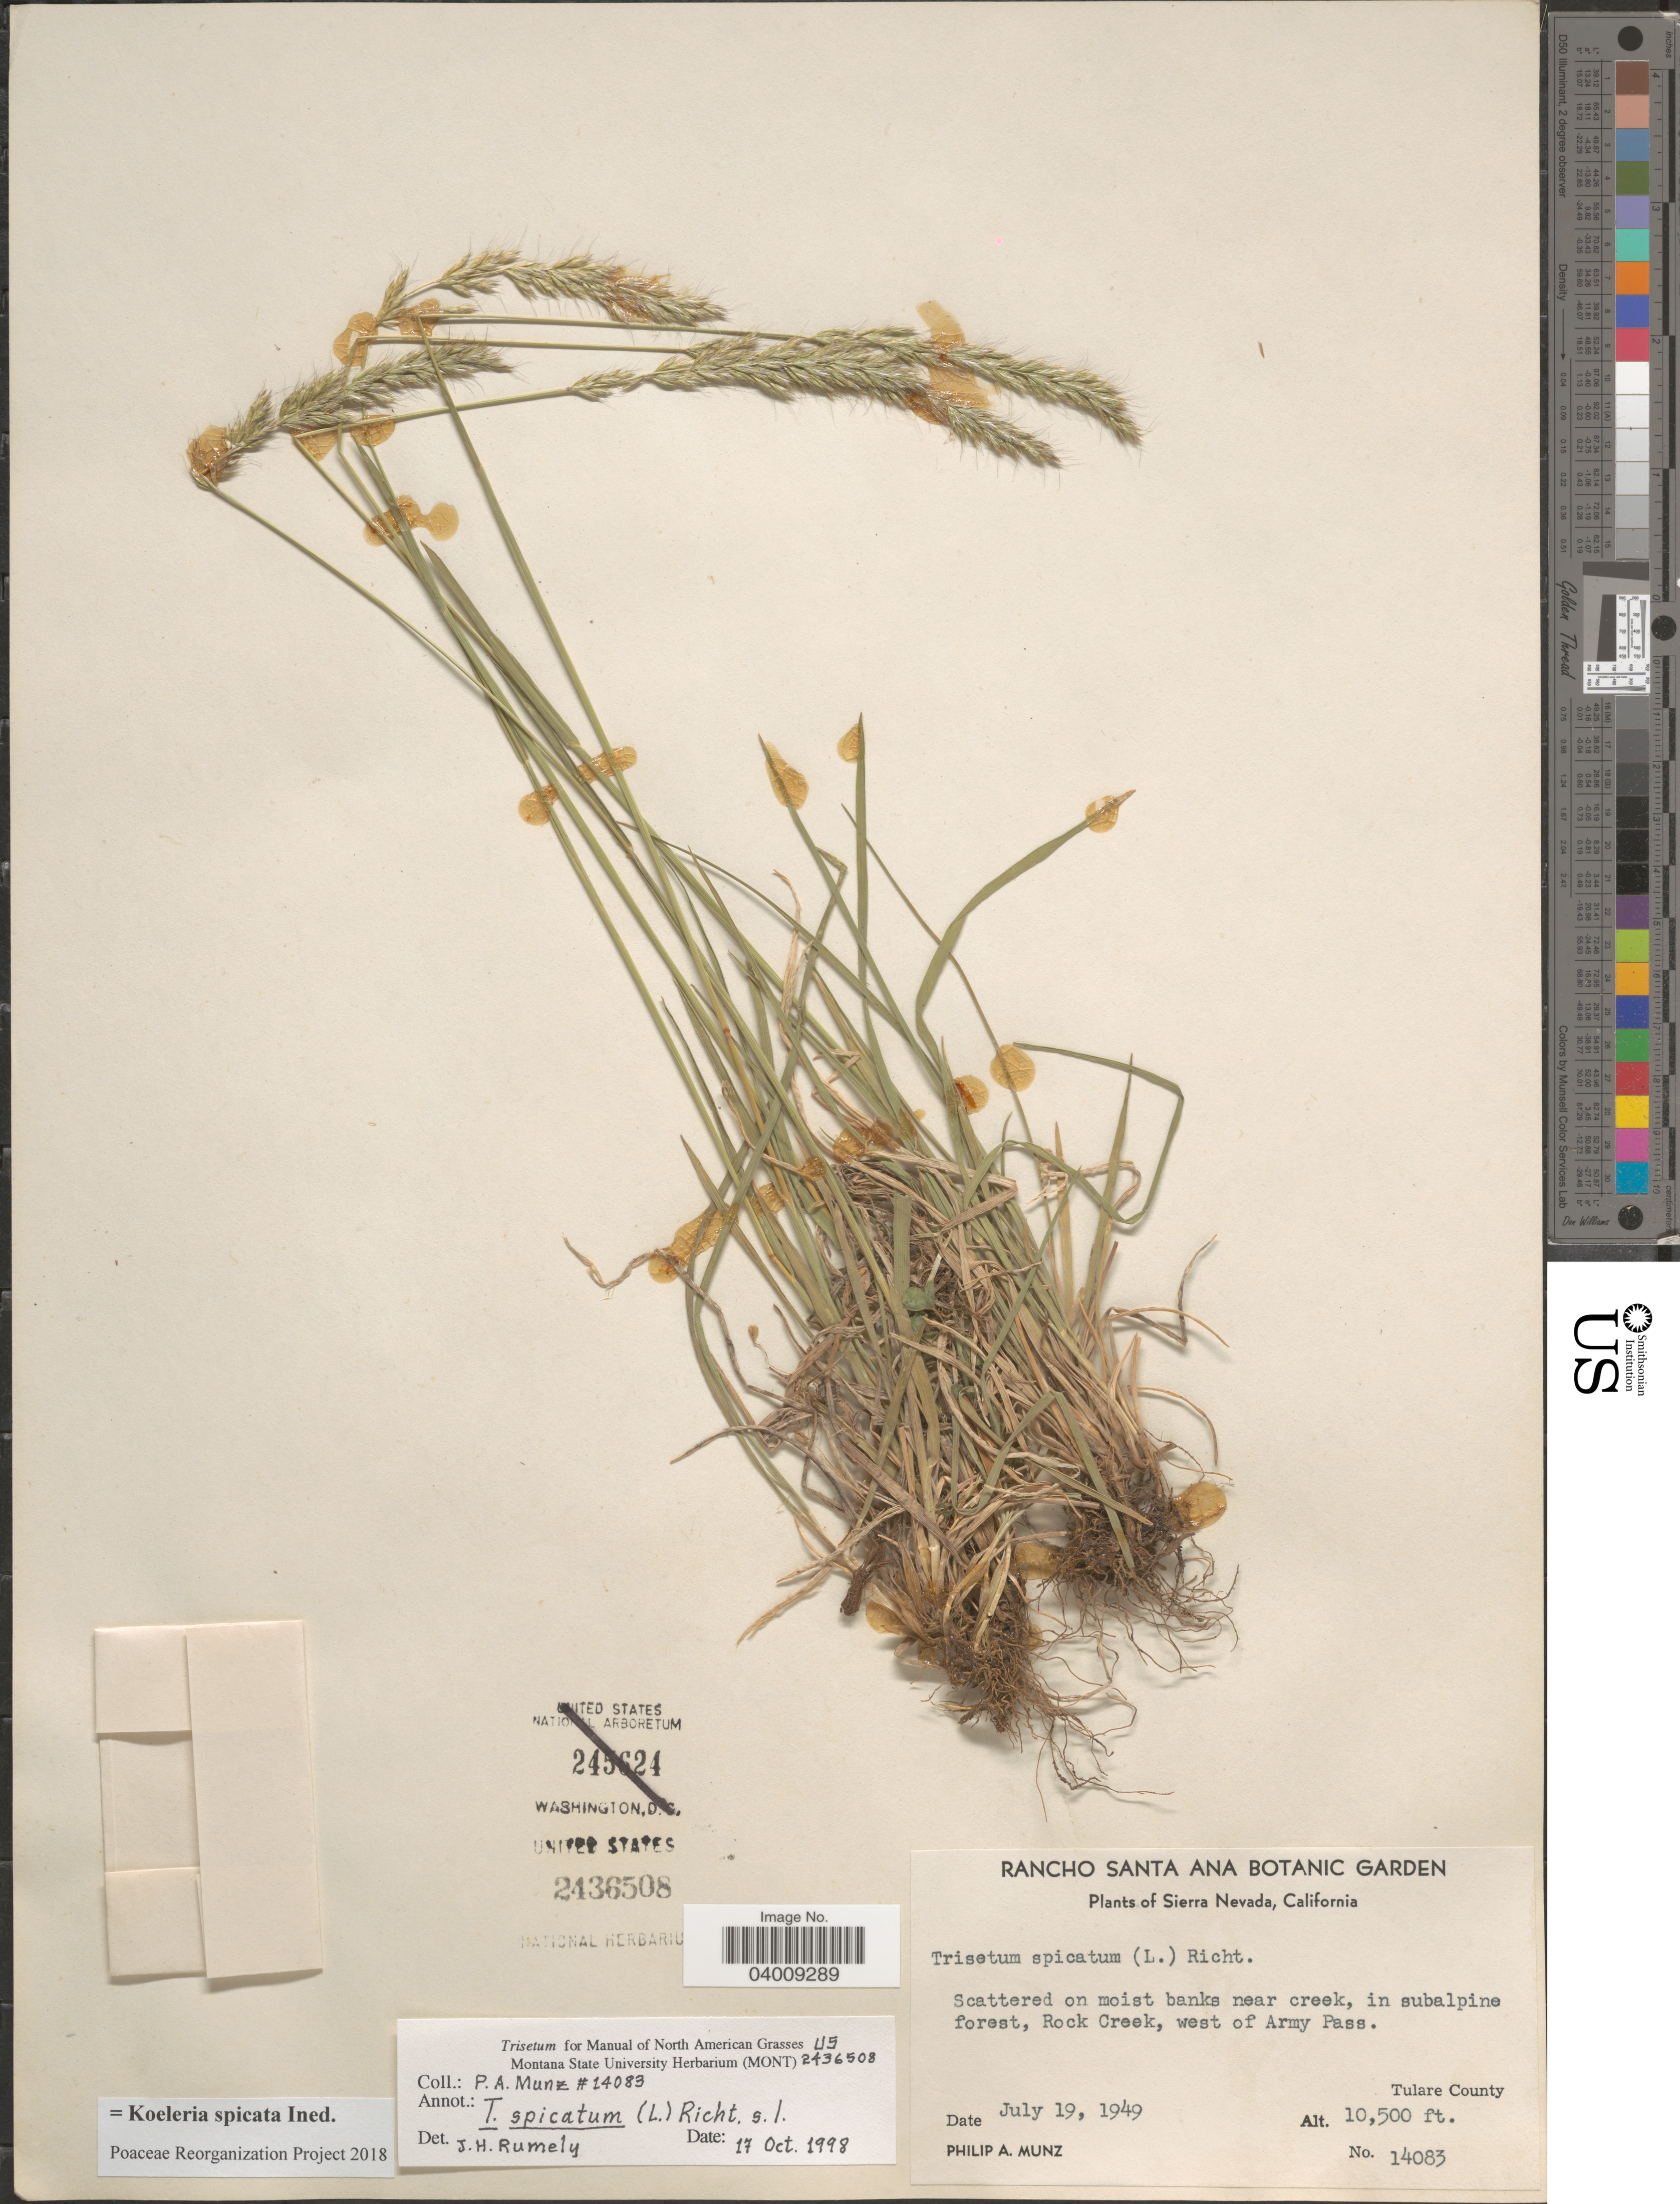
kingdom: Plantae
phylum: Tracheophyta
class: Liliopsida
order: Poales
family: Poaceae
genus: Koeleria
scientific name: Koeleria spicata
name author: (L.) Barberá et al.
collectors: P. A. Munz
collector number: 14083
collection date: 1949-07-19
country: United States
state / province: California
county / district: Tulare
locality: Sierra Nevada. Rock Creek, west of Army Pass. Tulare County.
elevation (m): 3200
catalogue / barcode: US 2436508